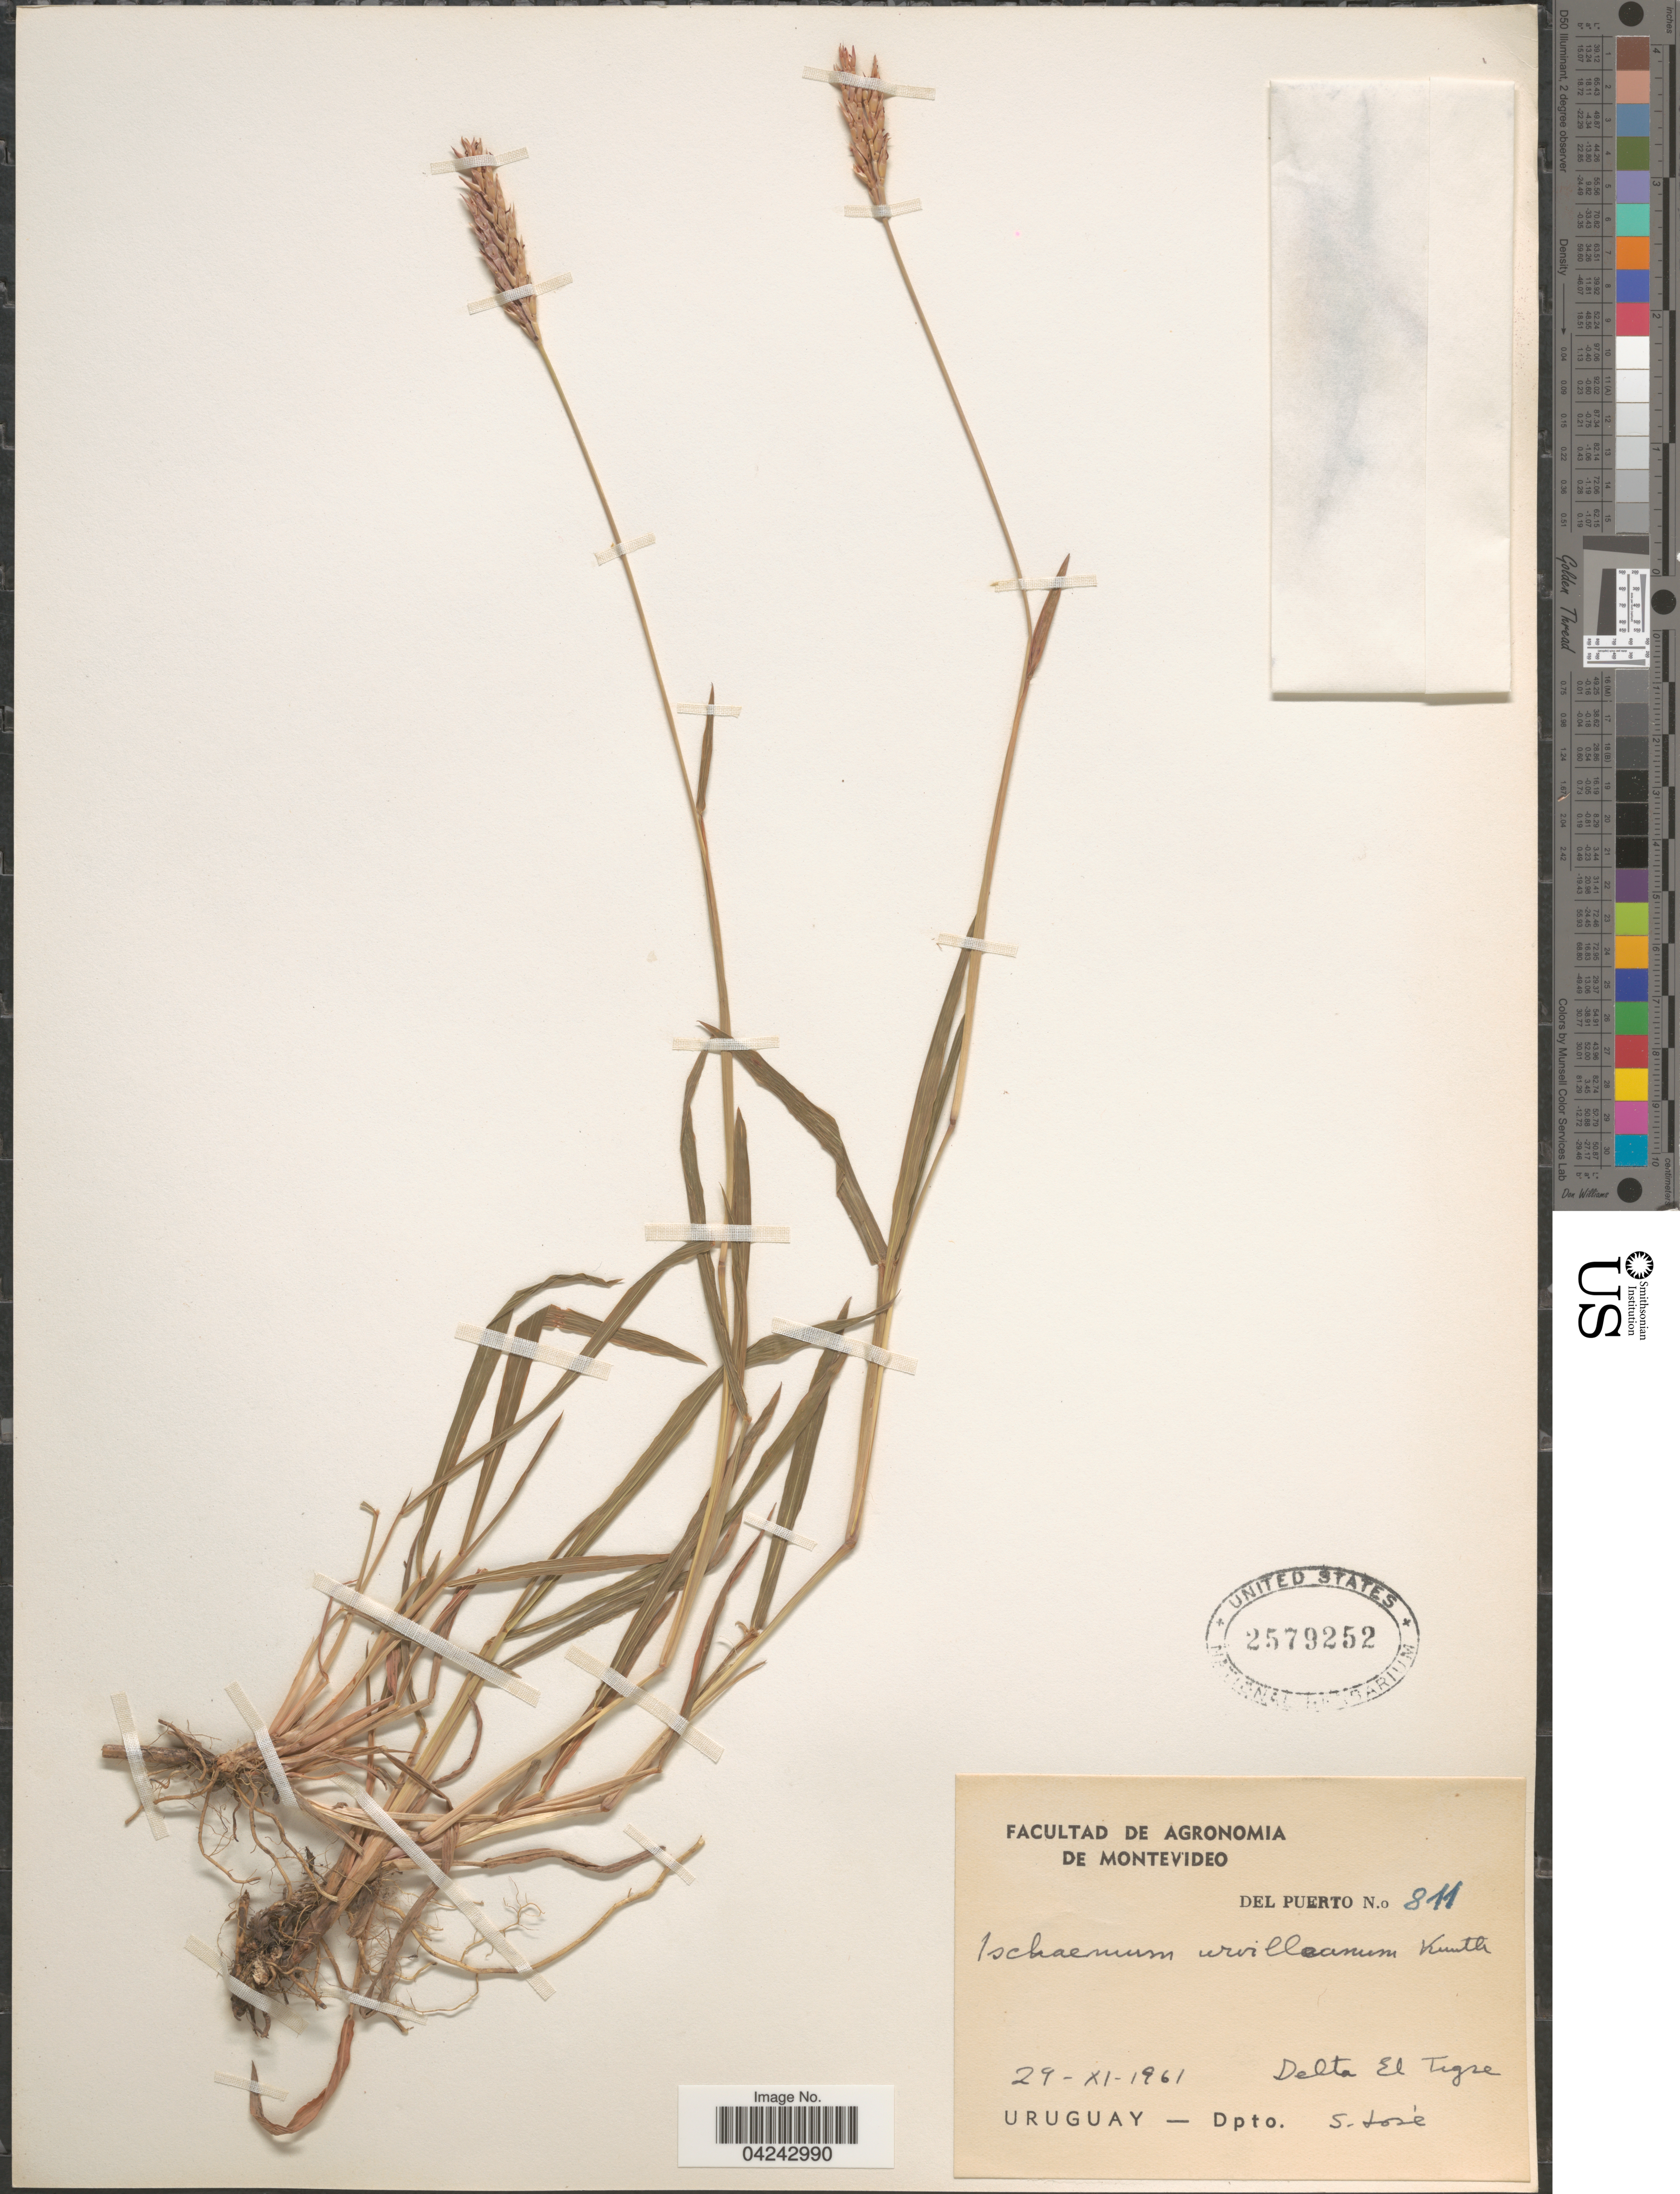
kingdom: Plantae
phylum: Tracheophyta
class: Liliopsida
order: Poales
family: Poaceae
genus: Ischaemum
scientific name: Ischaemum minus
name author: J. Presl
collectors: Del Puerto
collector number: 811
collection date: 1961-11-29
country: Uruguay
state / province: San Jose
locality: Delta El Tigre. Dpto. S. José.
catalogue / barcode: US 2579252